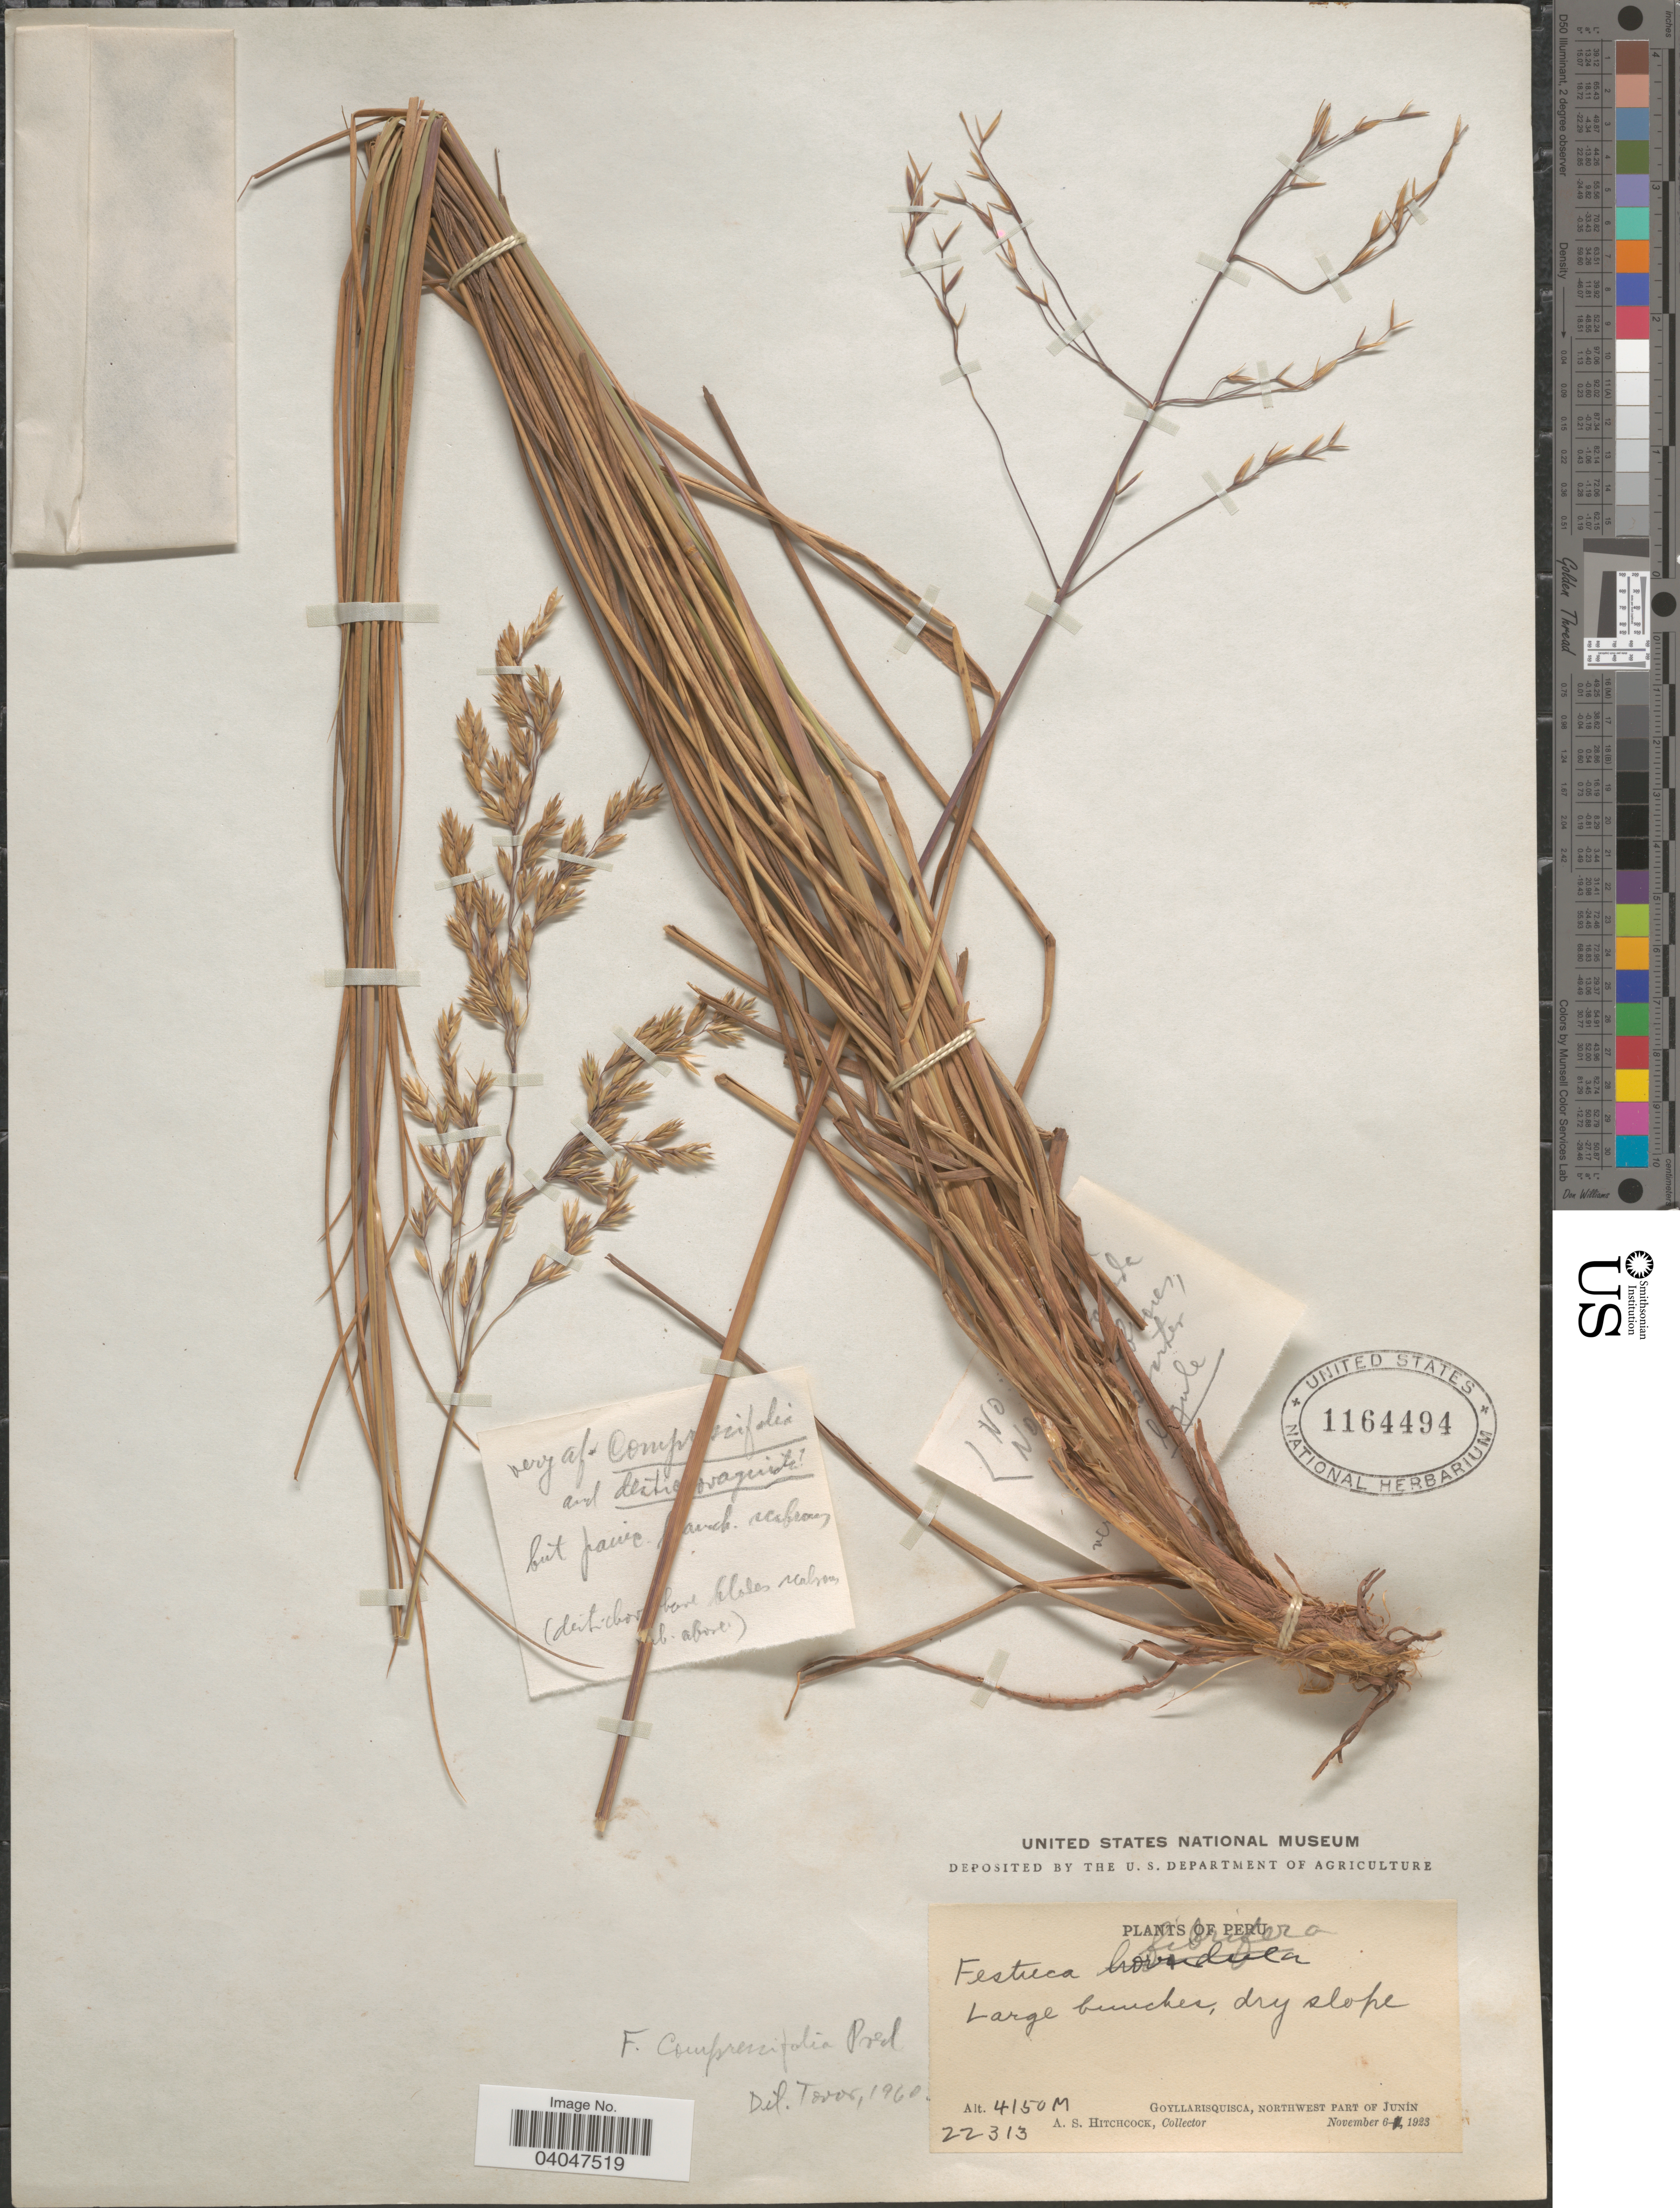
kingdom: Plantae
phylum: Tracheophyta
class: Liliopsida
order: Poales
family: Poaceae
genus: Festuca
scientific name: Festuca compressifolia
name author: J. Presl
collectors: A. S. Hitchcock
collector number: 22313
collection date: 1923-11-06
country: Peru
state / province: Junín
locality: Goyllarisquisca, Northwest part of Junín.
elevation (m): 4150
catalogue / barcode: US 1164494